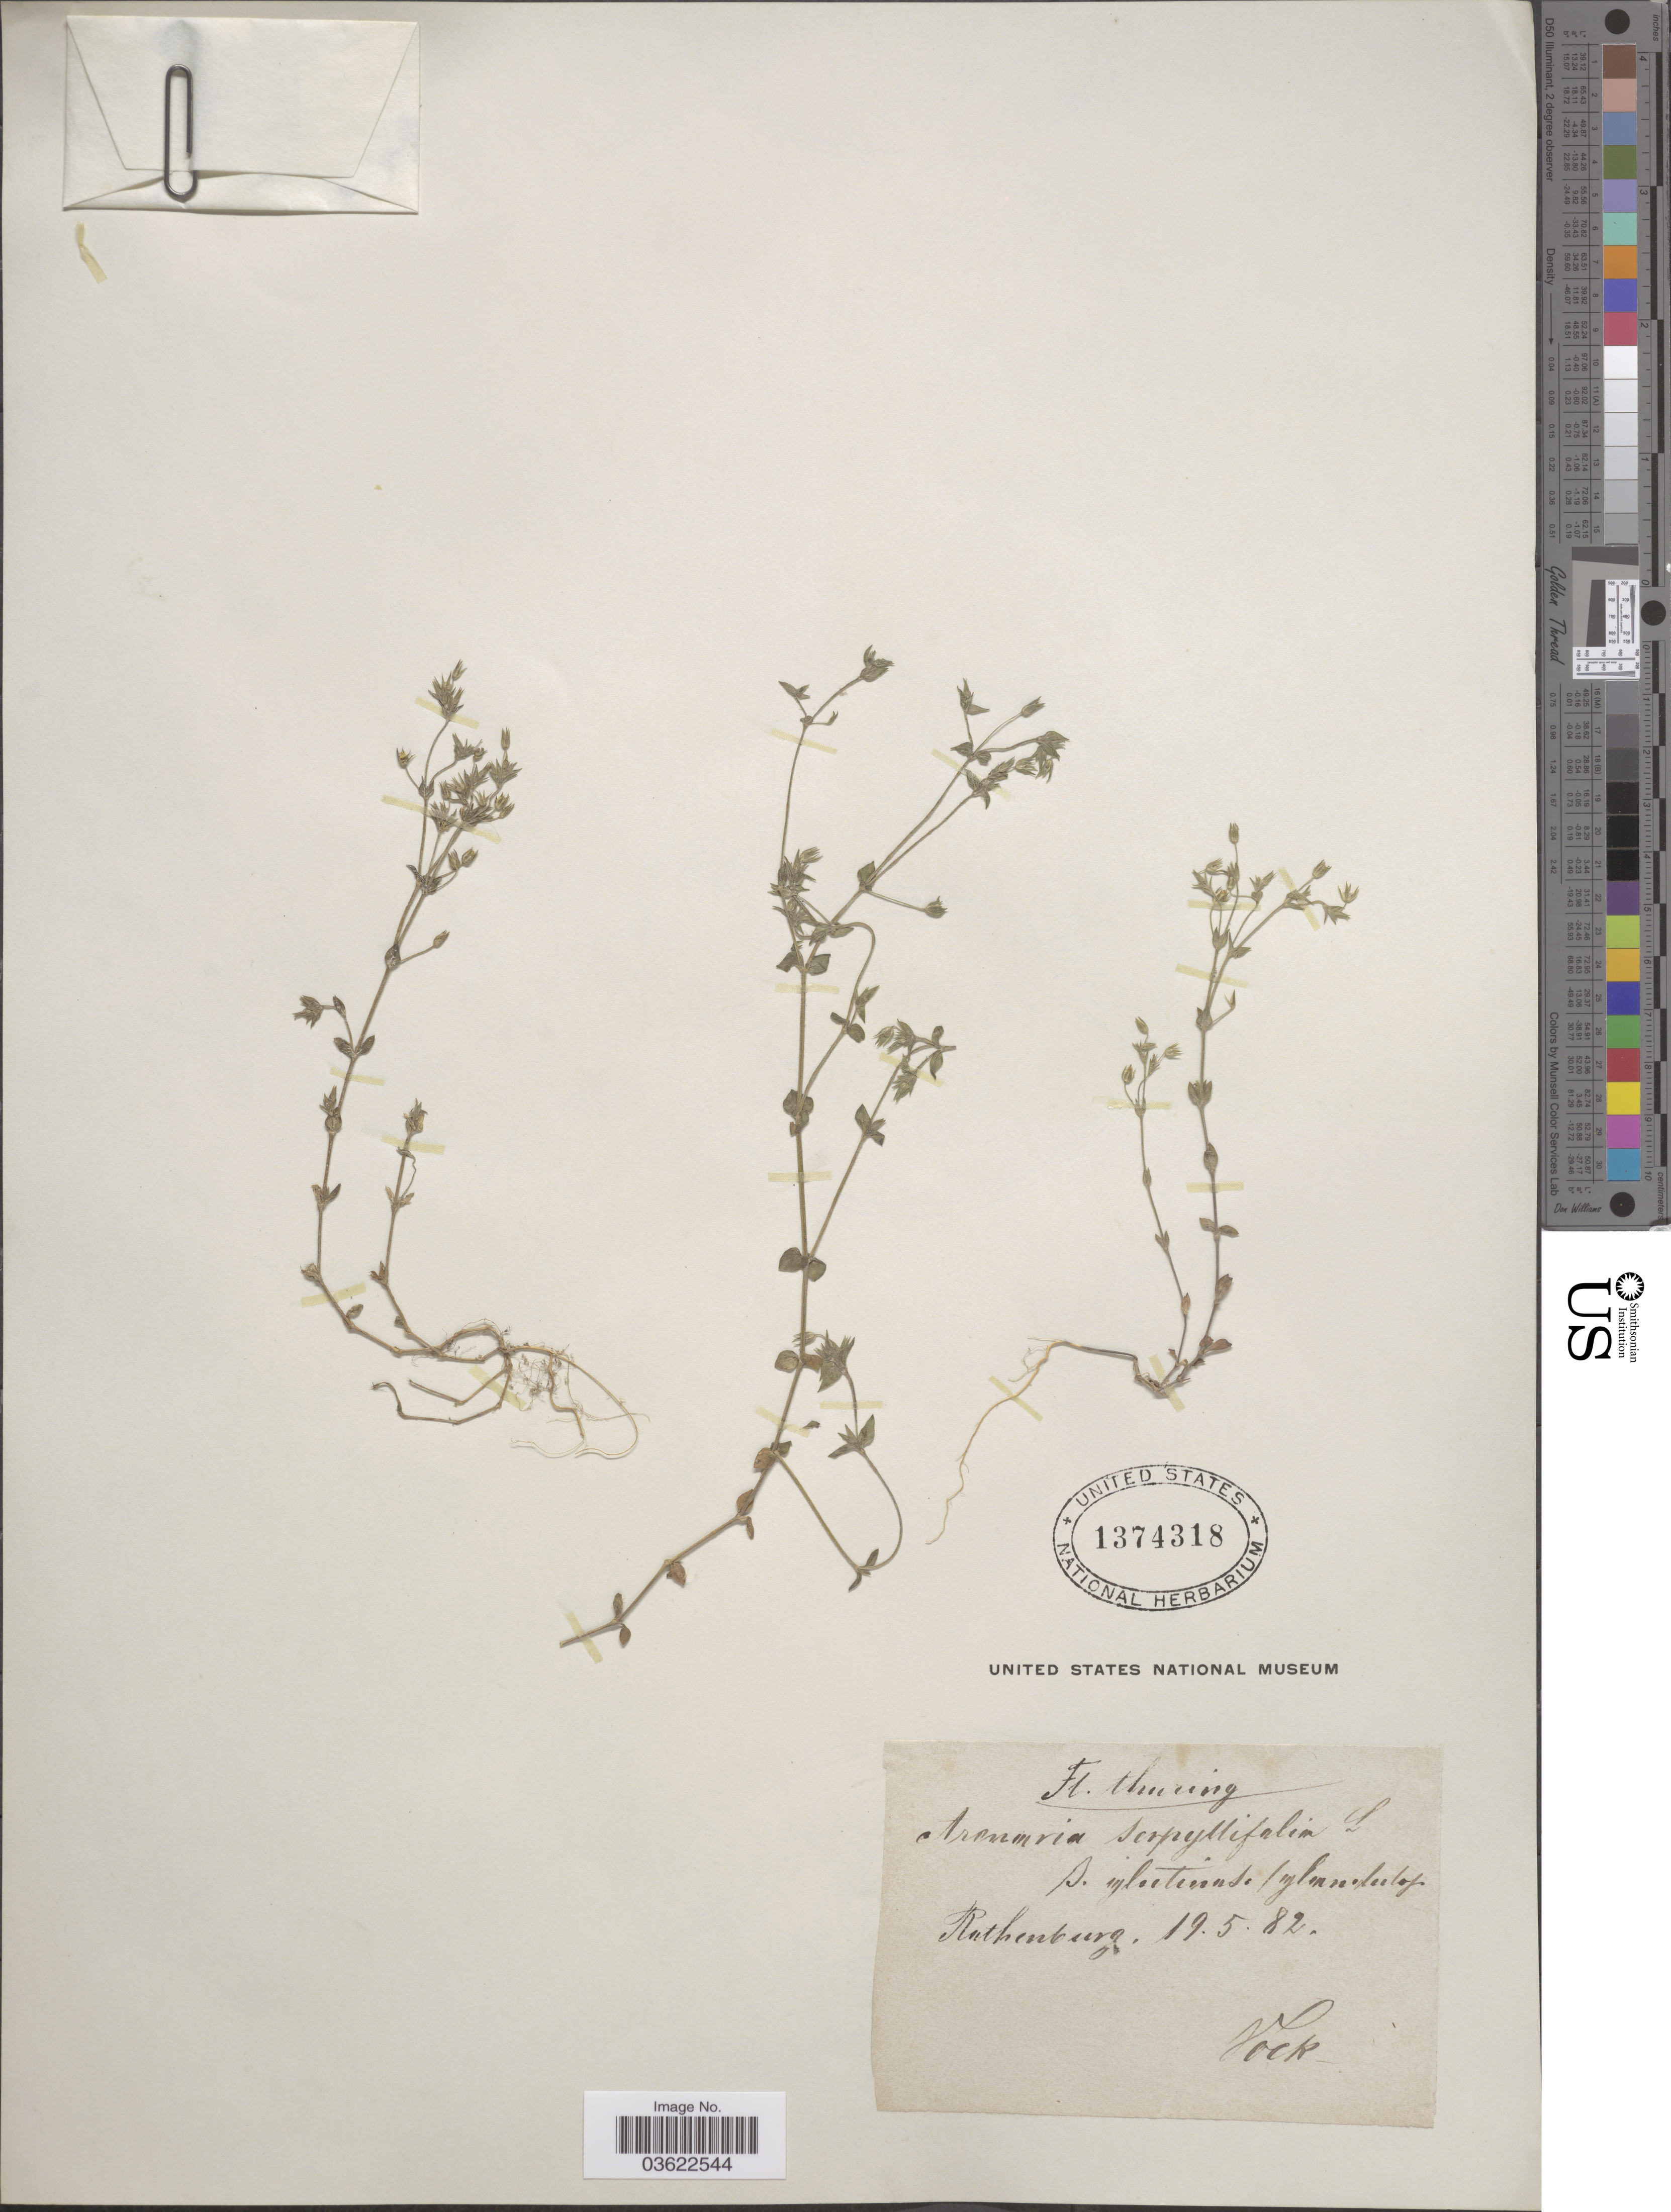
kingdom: Plantae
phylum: Tracheophyta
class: Magnoliopsida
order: Caryophyllales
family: Caryophyllaceae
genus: Arenaria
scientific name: Arenaria serpyllifolia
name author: L.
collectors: Vock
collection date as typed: Transcribed d/m/y: 19/5/82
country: Germany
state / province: Thuringia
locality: Rothenburg.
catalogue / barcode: US 1374318